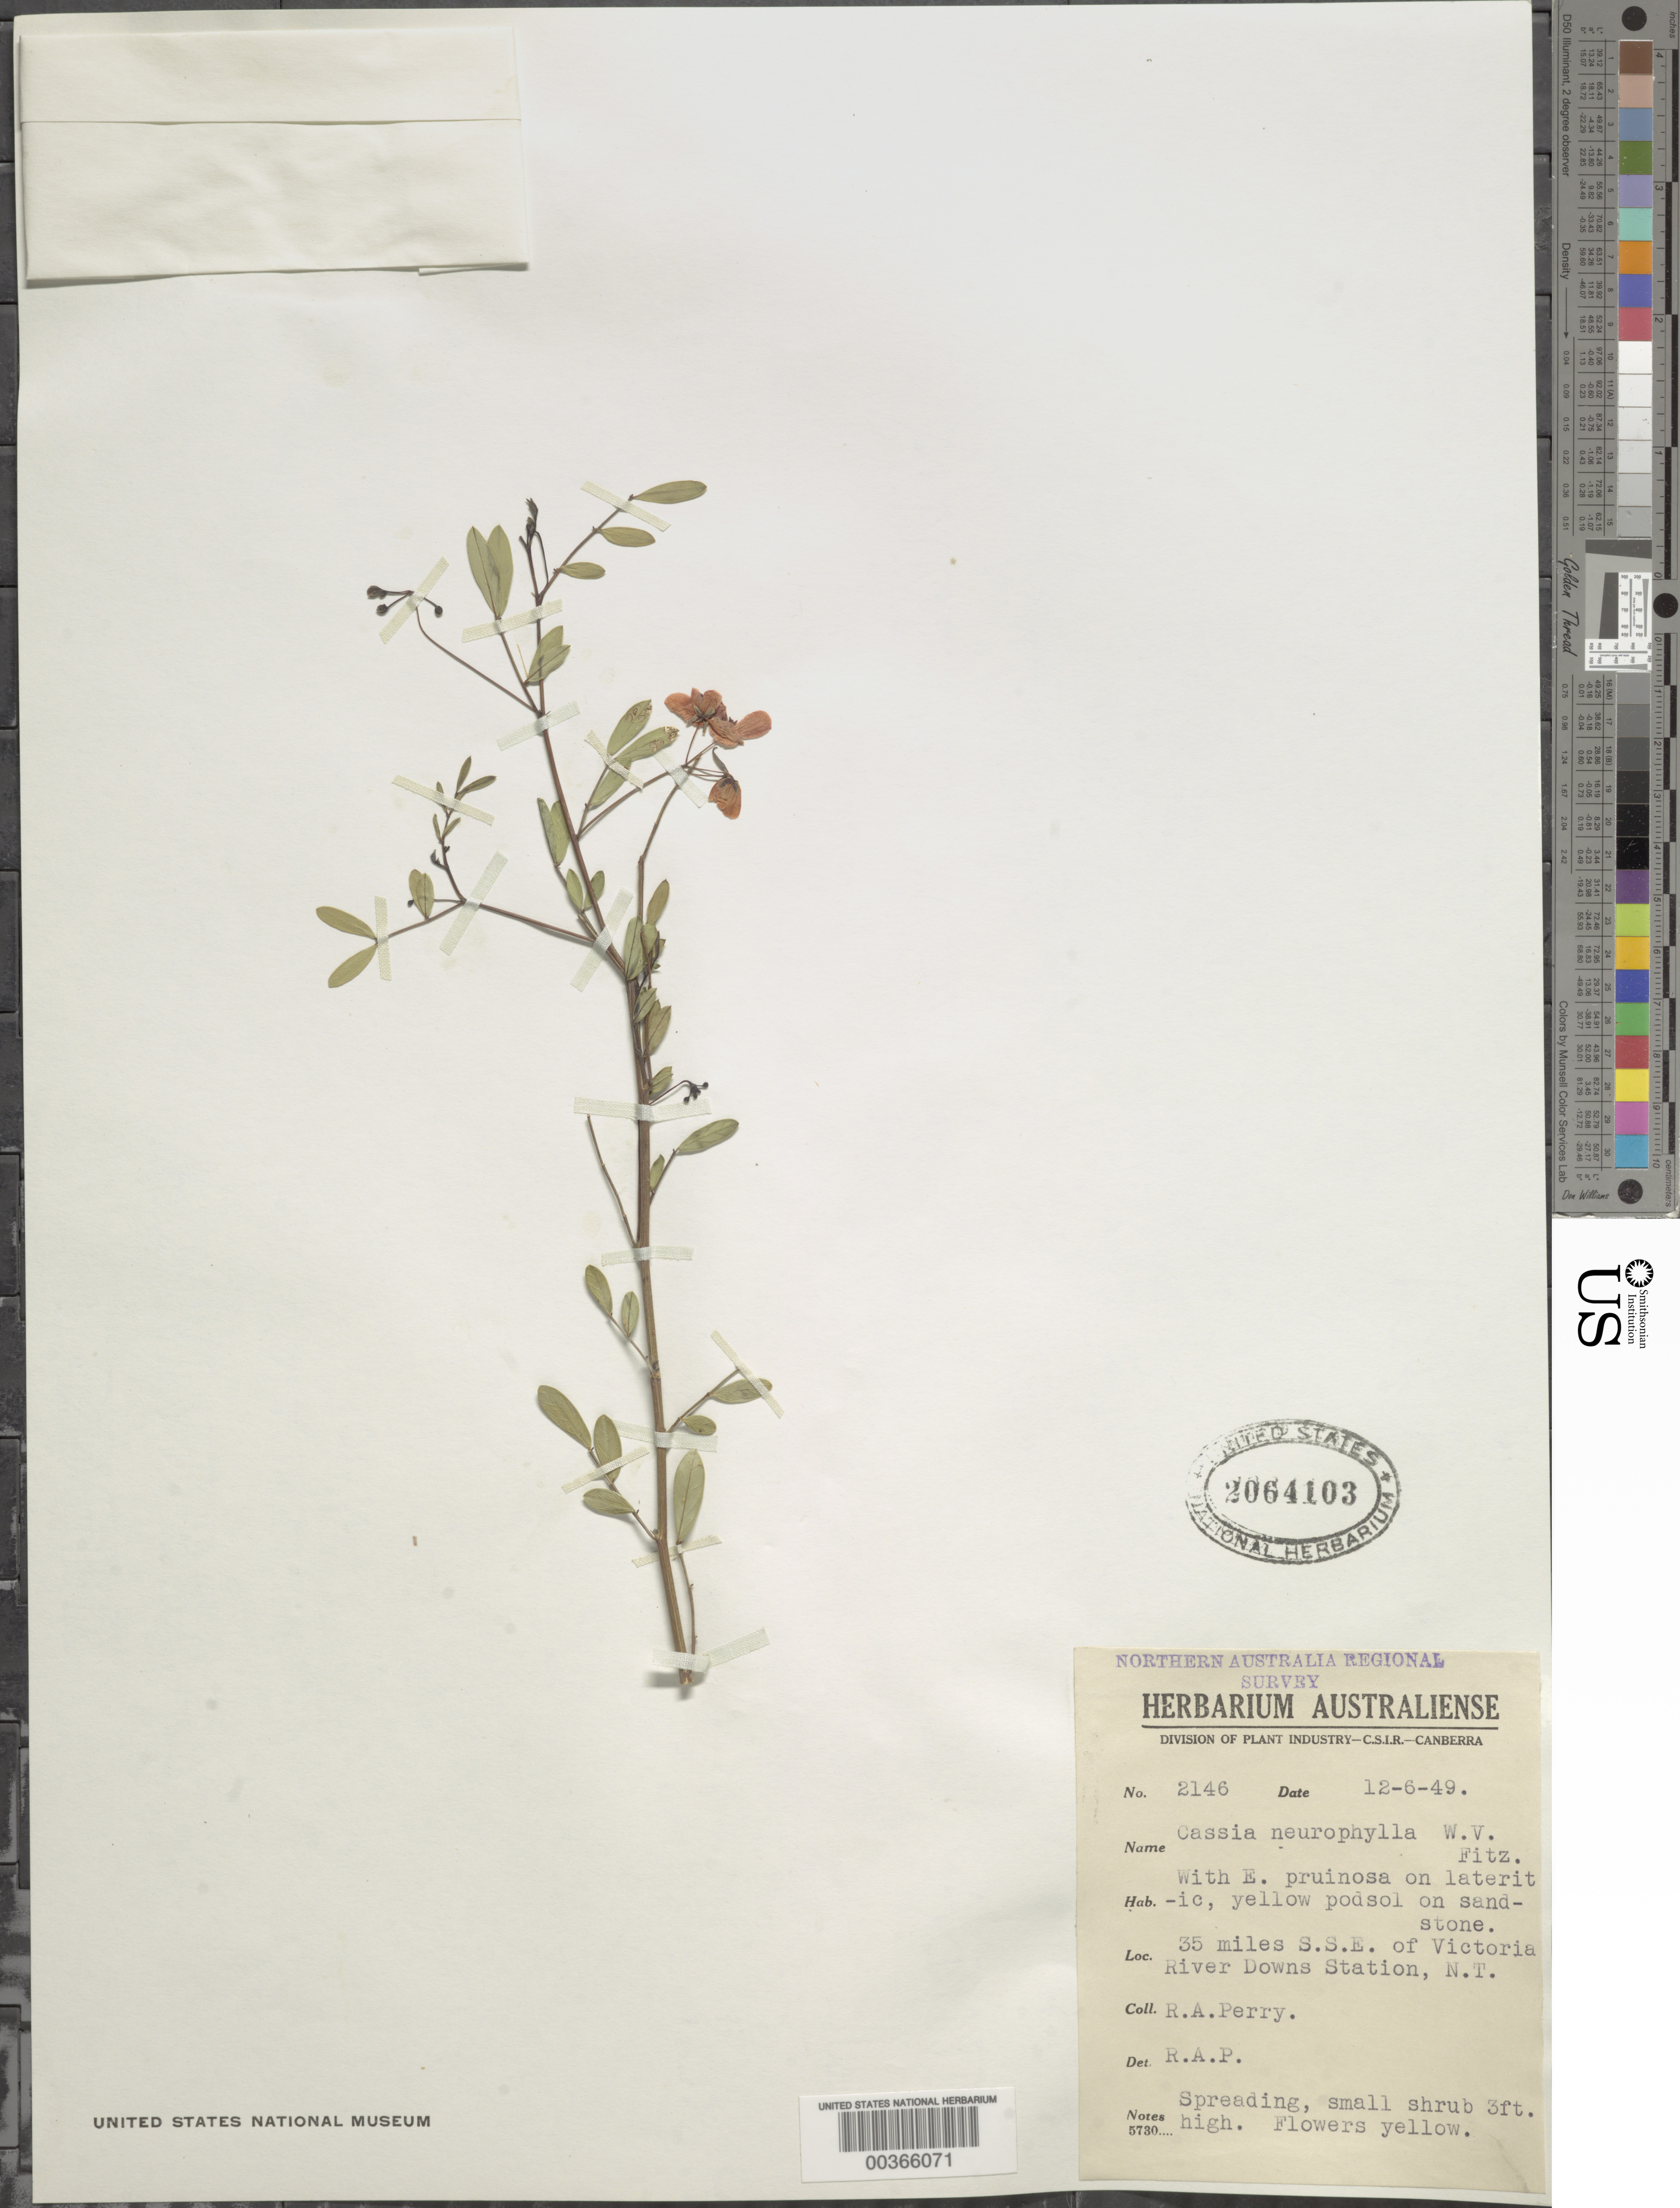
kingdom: Plantae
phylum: Tracheophyta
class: Magnoliopsida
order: Fabales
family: Fabaceae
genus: Senna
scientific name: Senna goniodes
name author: (A. Cunn. ex Benth.) Randell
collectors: Perry, R. A.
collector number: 2146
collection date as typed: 12 Jun 1949 or 06 Dec 1949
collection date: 1949-06-12 or 1949-12-06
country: Australia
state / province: Northern Territory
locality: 35 mi sse of victoria river downs station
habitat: On lateritic, yellow podsol on sandstone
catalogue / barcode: US 2064103